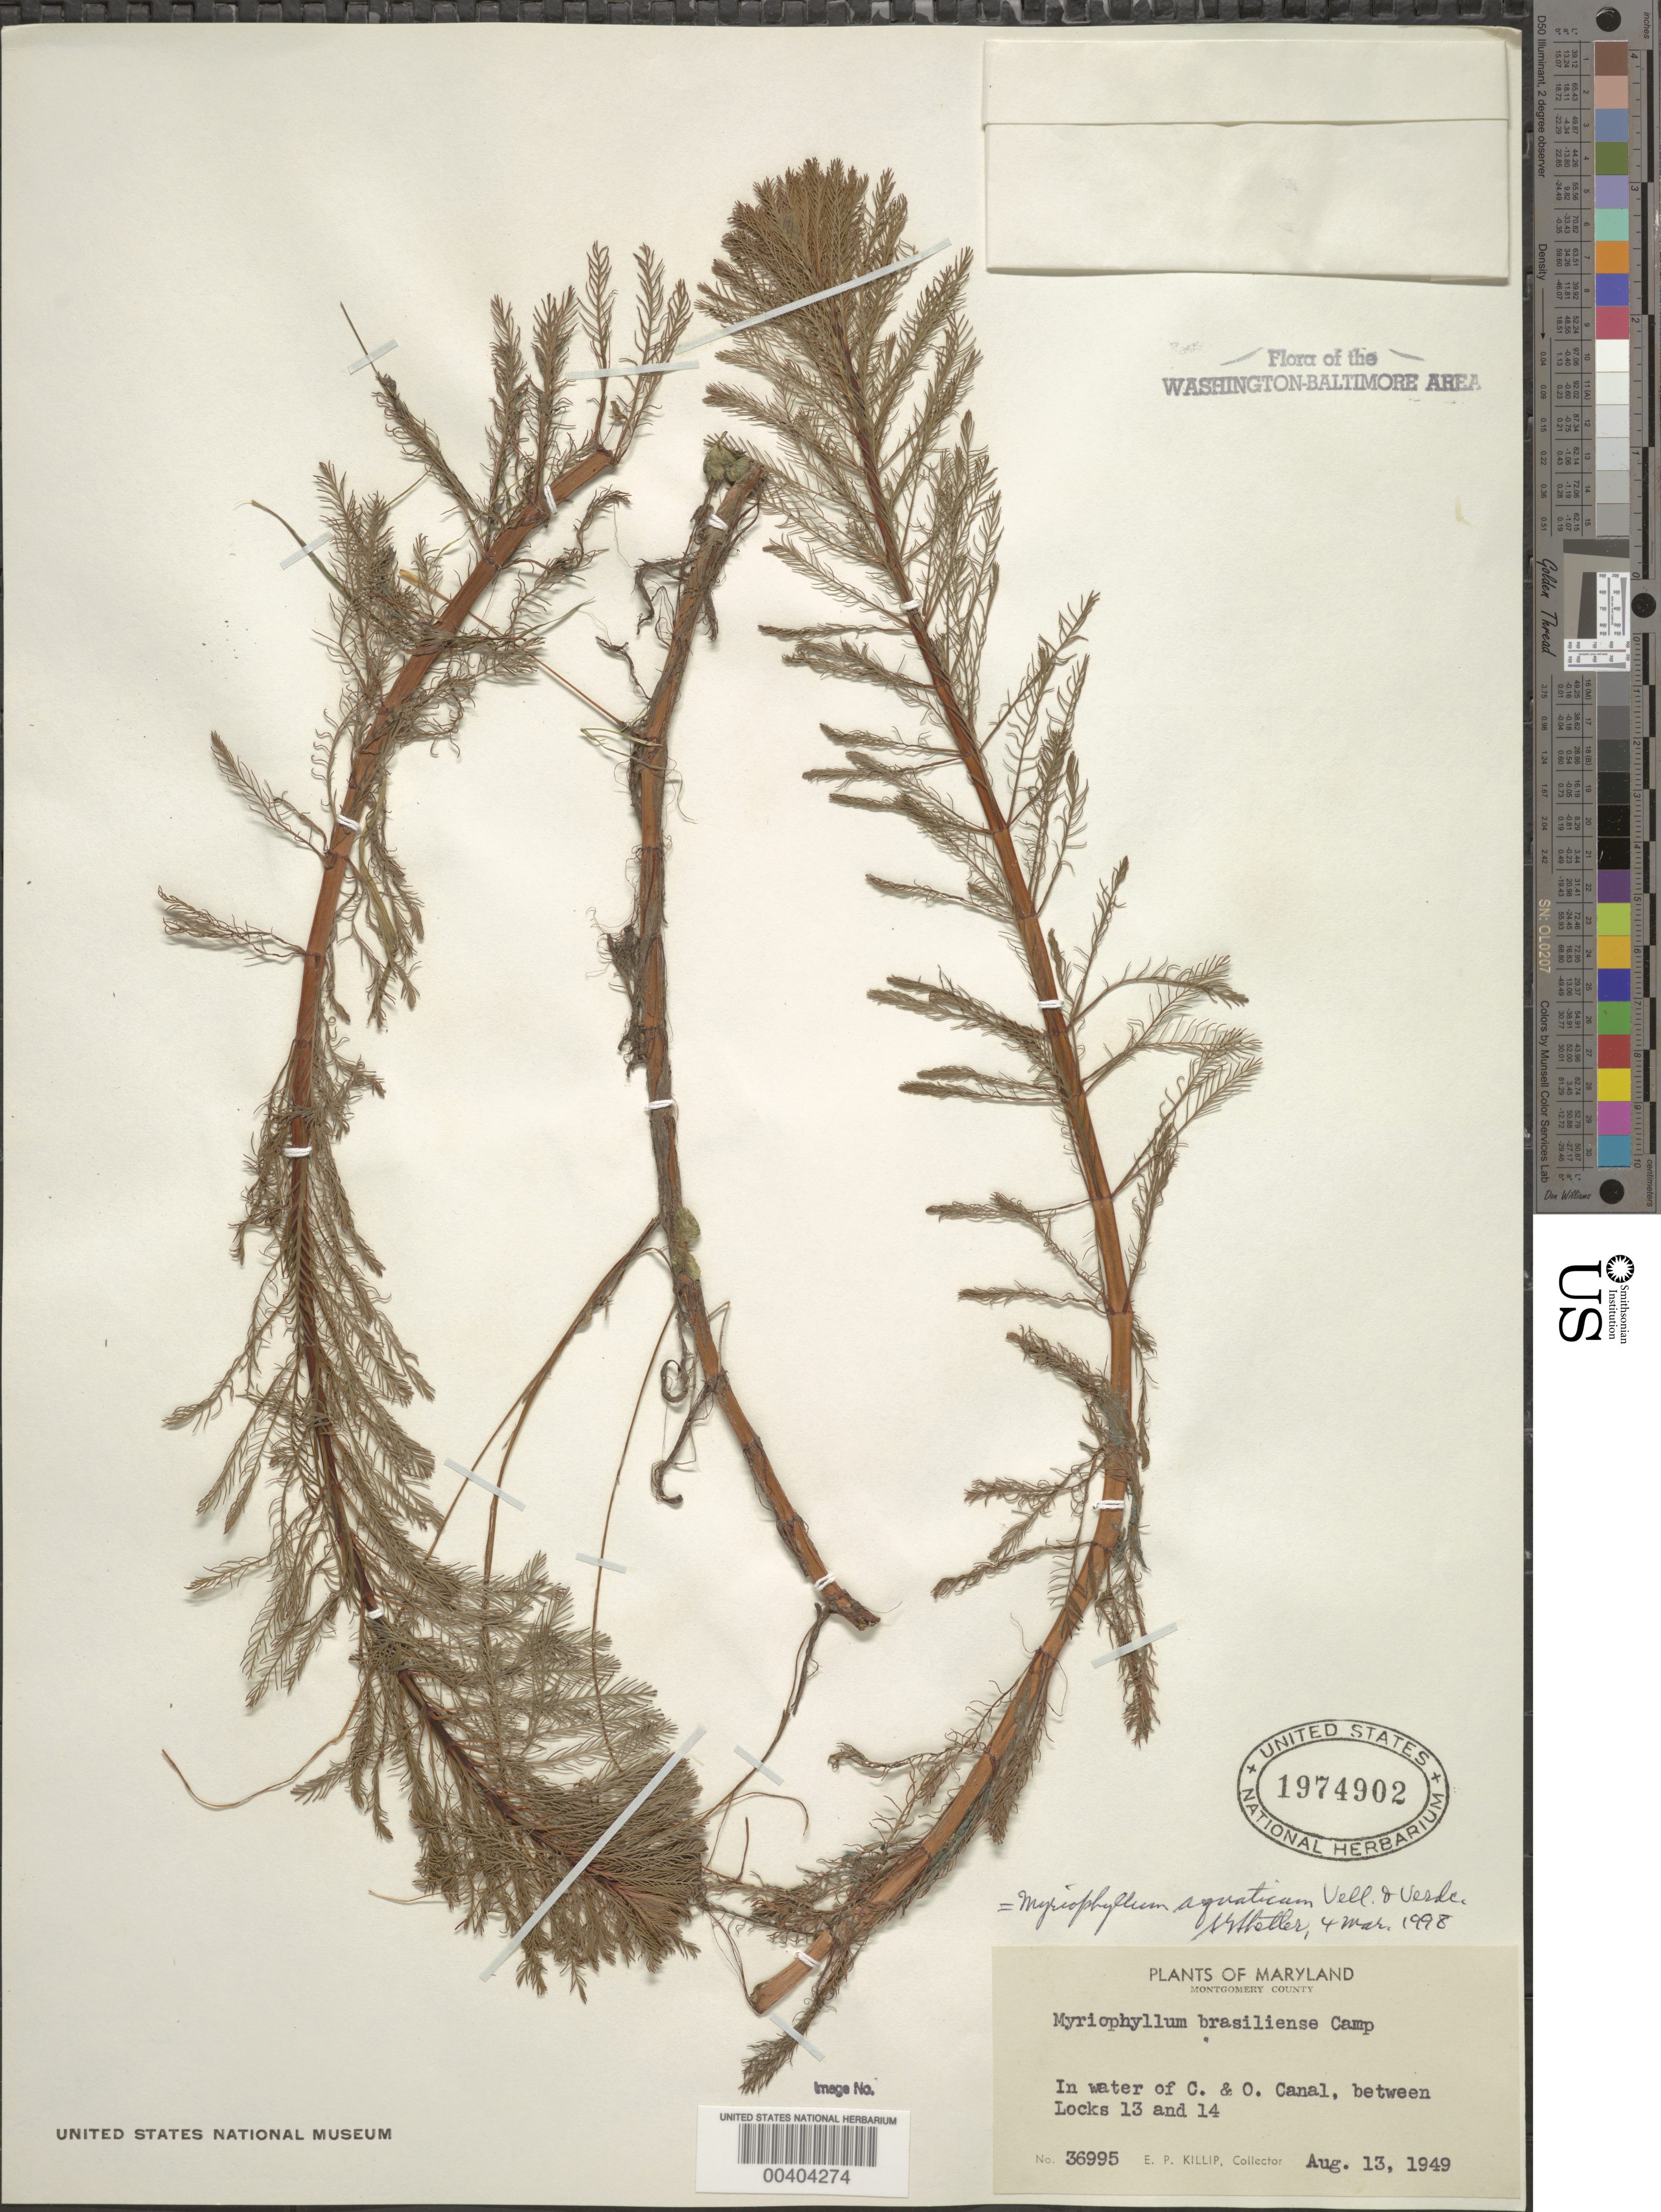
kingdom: Plantae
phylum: Tracheophyta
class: Magnoliopsida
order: Saxifragales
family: Haloragaceae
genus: Myriophyllum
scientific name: Myriophyllum aquaticum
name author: (Vell.) Verdc.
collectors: E. P. Killip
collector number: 36995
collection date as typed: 13 Aug 1949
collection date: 1949-08-13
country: United States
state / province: Maryland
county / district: Montgomery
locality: C&O Canal, between Locks 13 and 14 C. & O. Canal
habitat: Water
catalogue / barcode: US 1974902